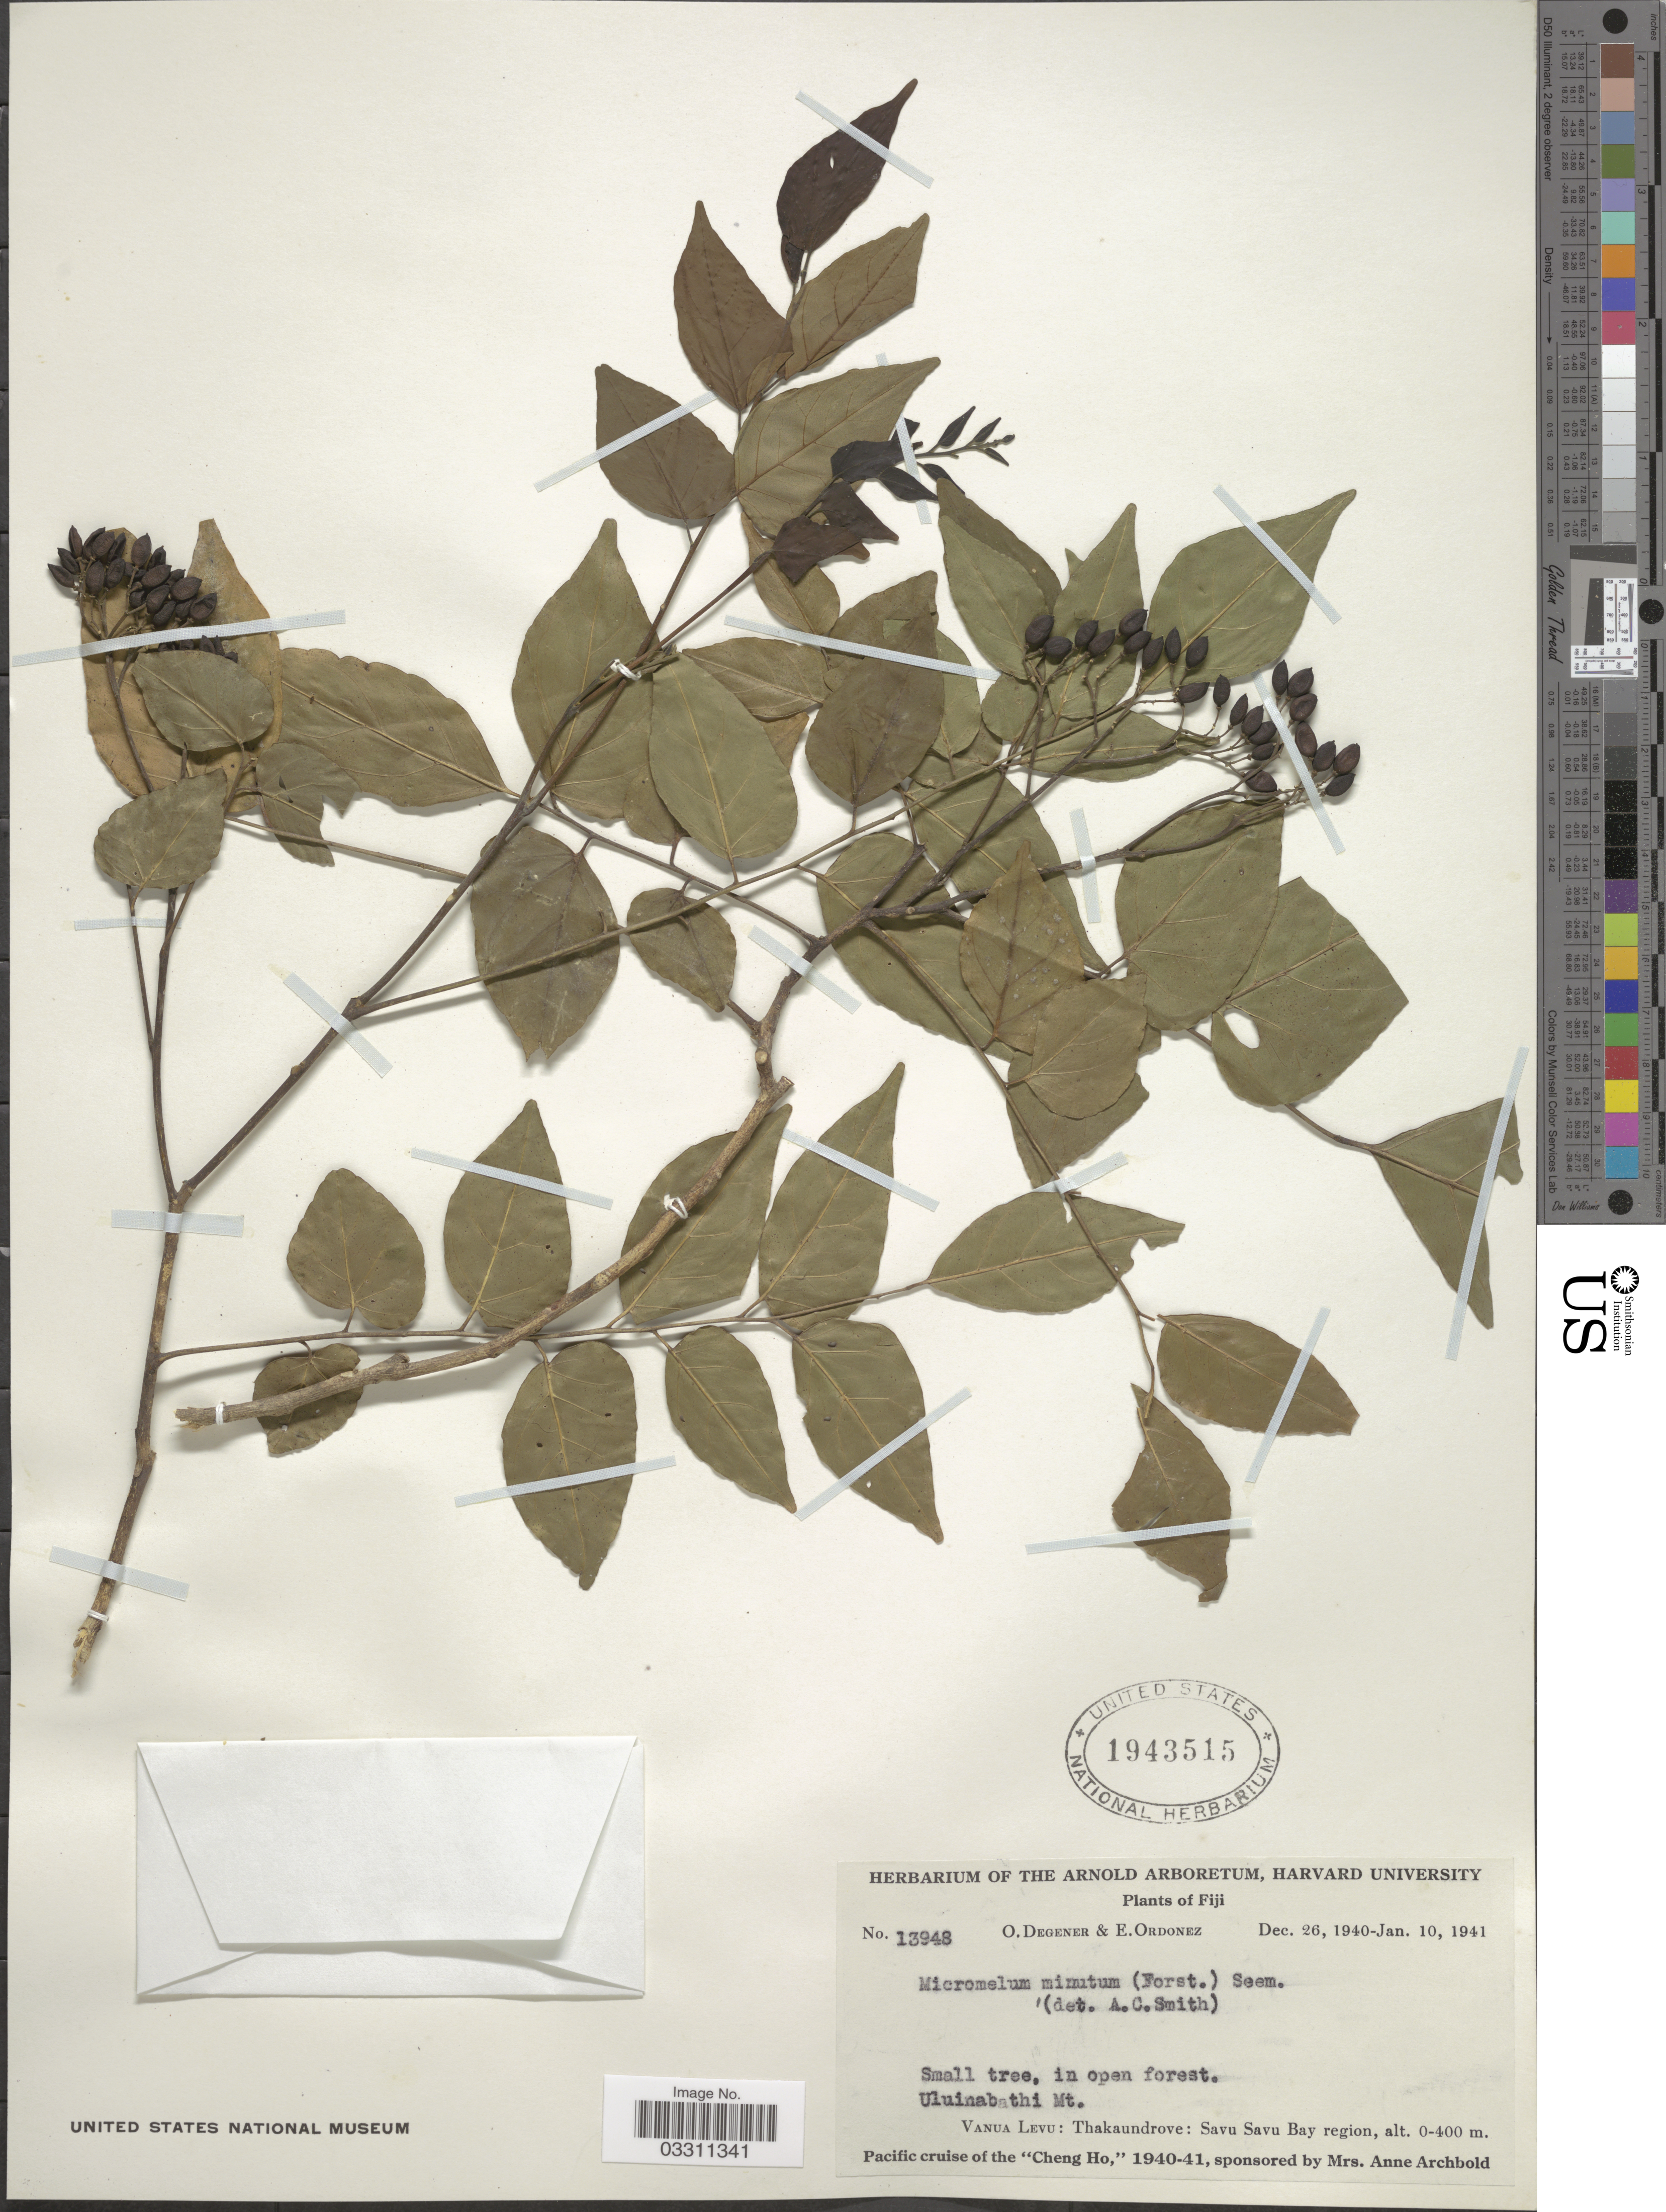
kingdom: Plantae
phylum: Tracheophyta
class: Magnoliopsida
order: Sapindales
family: Rutaceae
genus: Micromelum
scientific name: Micromelum minutum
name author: (G. Forst.) Wight & Arn.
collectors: O. Degener & E. Ordonez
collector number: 13948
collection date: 1940-12-26/1941-01-10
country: Fiji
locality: Uluinabathi Mt. Vanua Levu: Thakaundrove: Savu Savu Bay region.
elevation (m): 0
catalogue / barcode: US 1943515